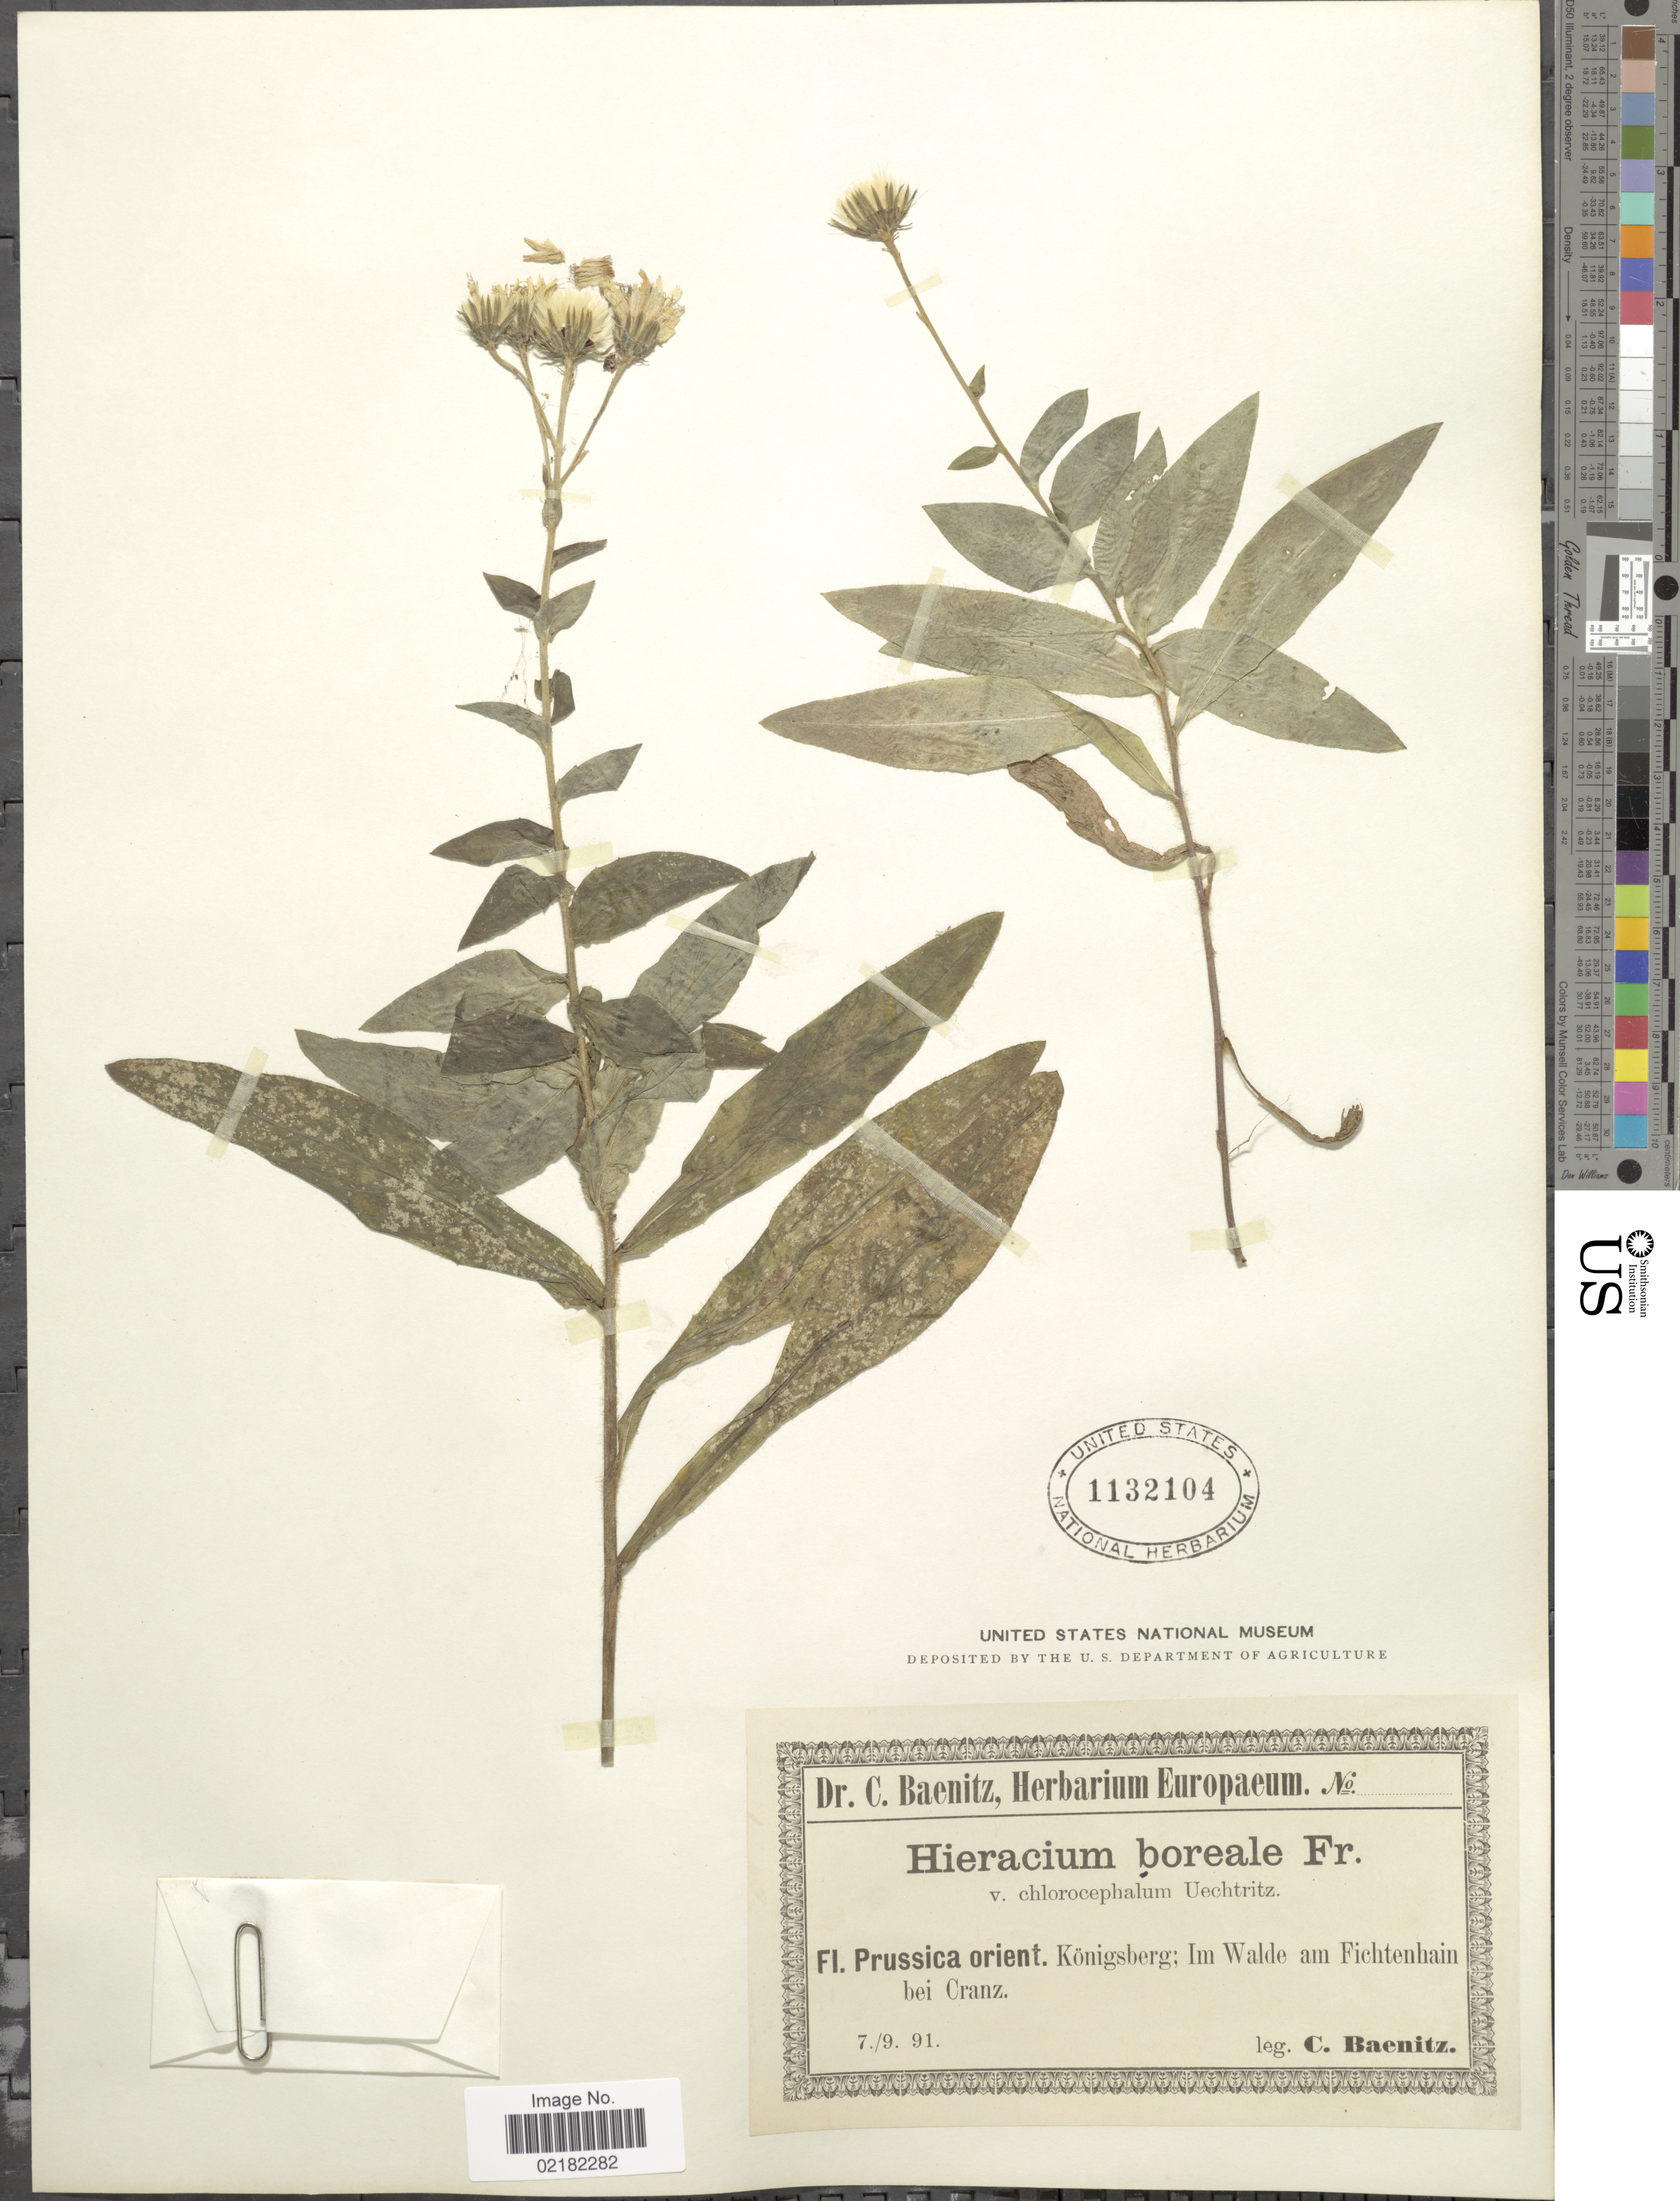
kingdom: Plantae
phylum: Tracheophyta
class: Magnoliopsida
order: Asterales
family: Asteraceae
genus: Hieracium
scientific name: Hieracium sabaudum subsp. boreale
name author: (Fr.) Hayek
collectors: C. G. Baenitz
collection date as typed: Transcribed d/m/y: 7/9/91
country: Germany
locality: Prussica orient. Konigsberg; Im Walde am Fichtenhain bei Cranz.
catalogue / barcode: US 1132104